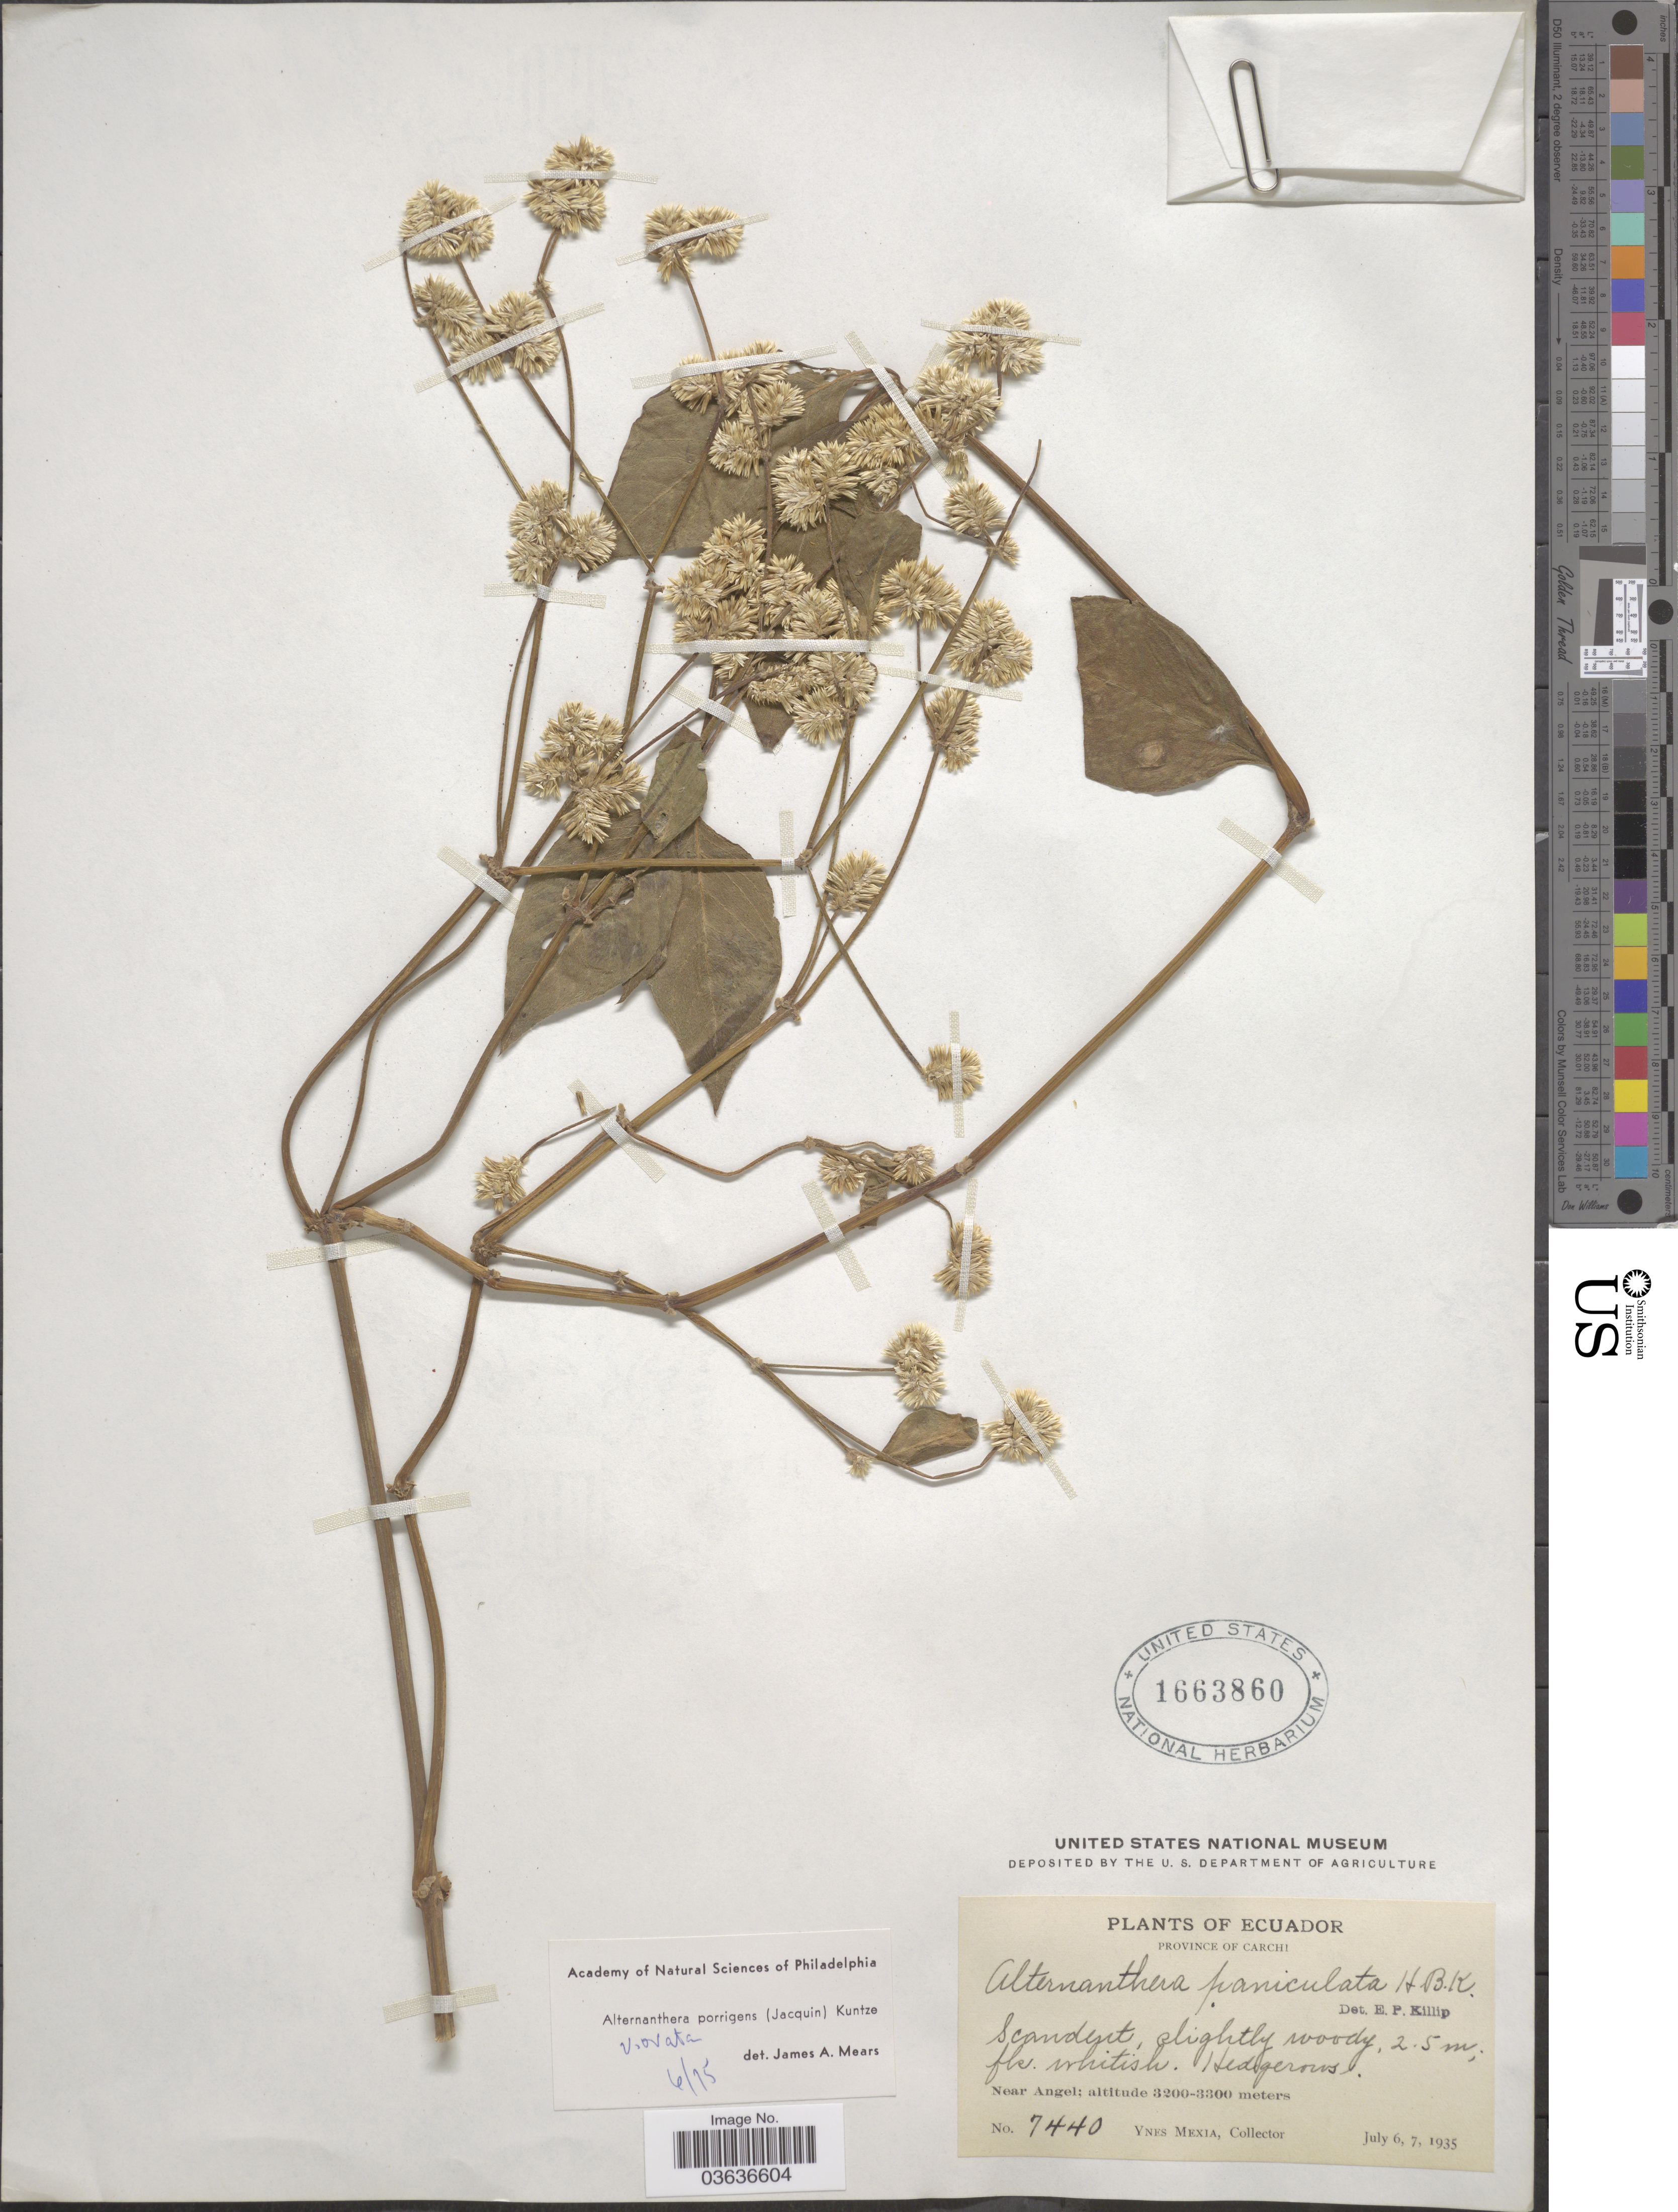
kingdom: Plantae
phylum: Tracheophyta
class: Magnoliopsida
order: Caryophyllales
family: Amaranthaceae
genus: Alternanthera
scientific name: Alternanthera porrigens var. ovata Mears var. nov. ined.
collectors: Y. Mexia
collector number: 7440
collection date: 1935-07-06/1935-07-07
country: Ecuador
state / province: Carchi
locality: Near Angel.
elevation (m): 3200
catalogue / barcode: US 1663860